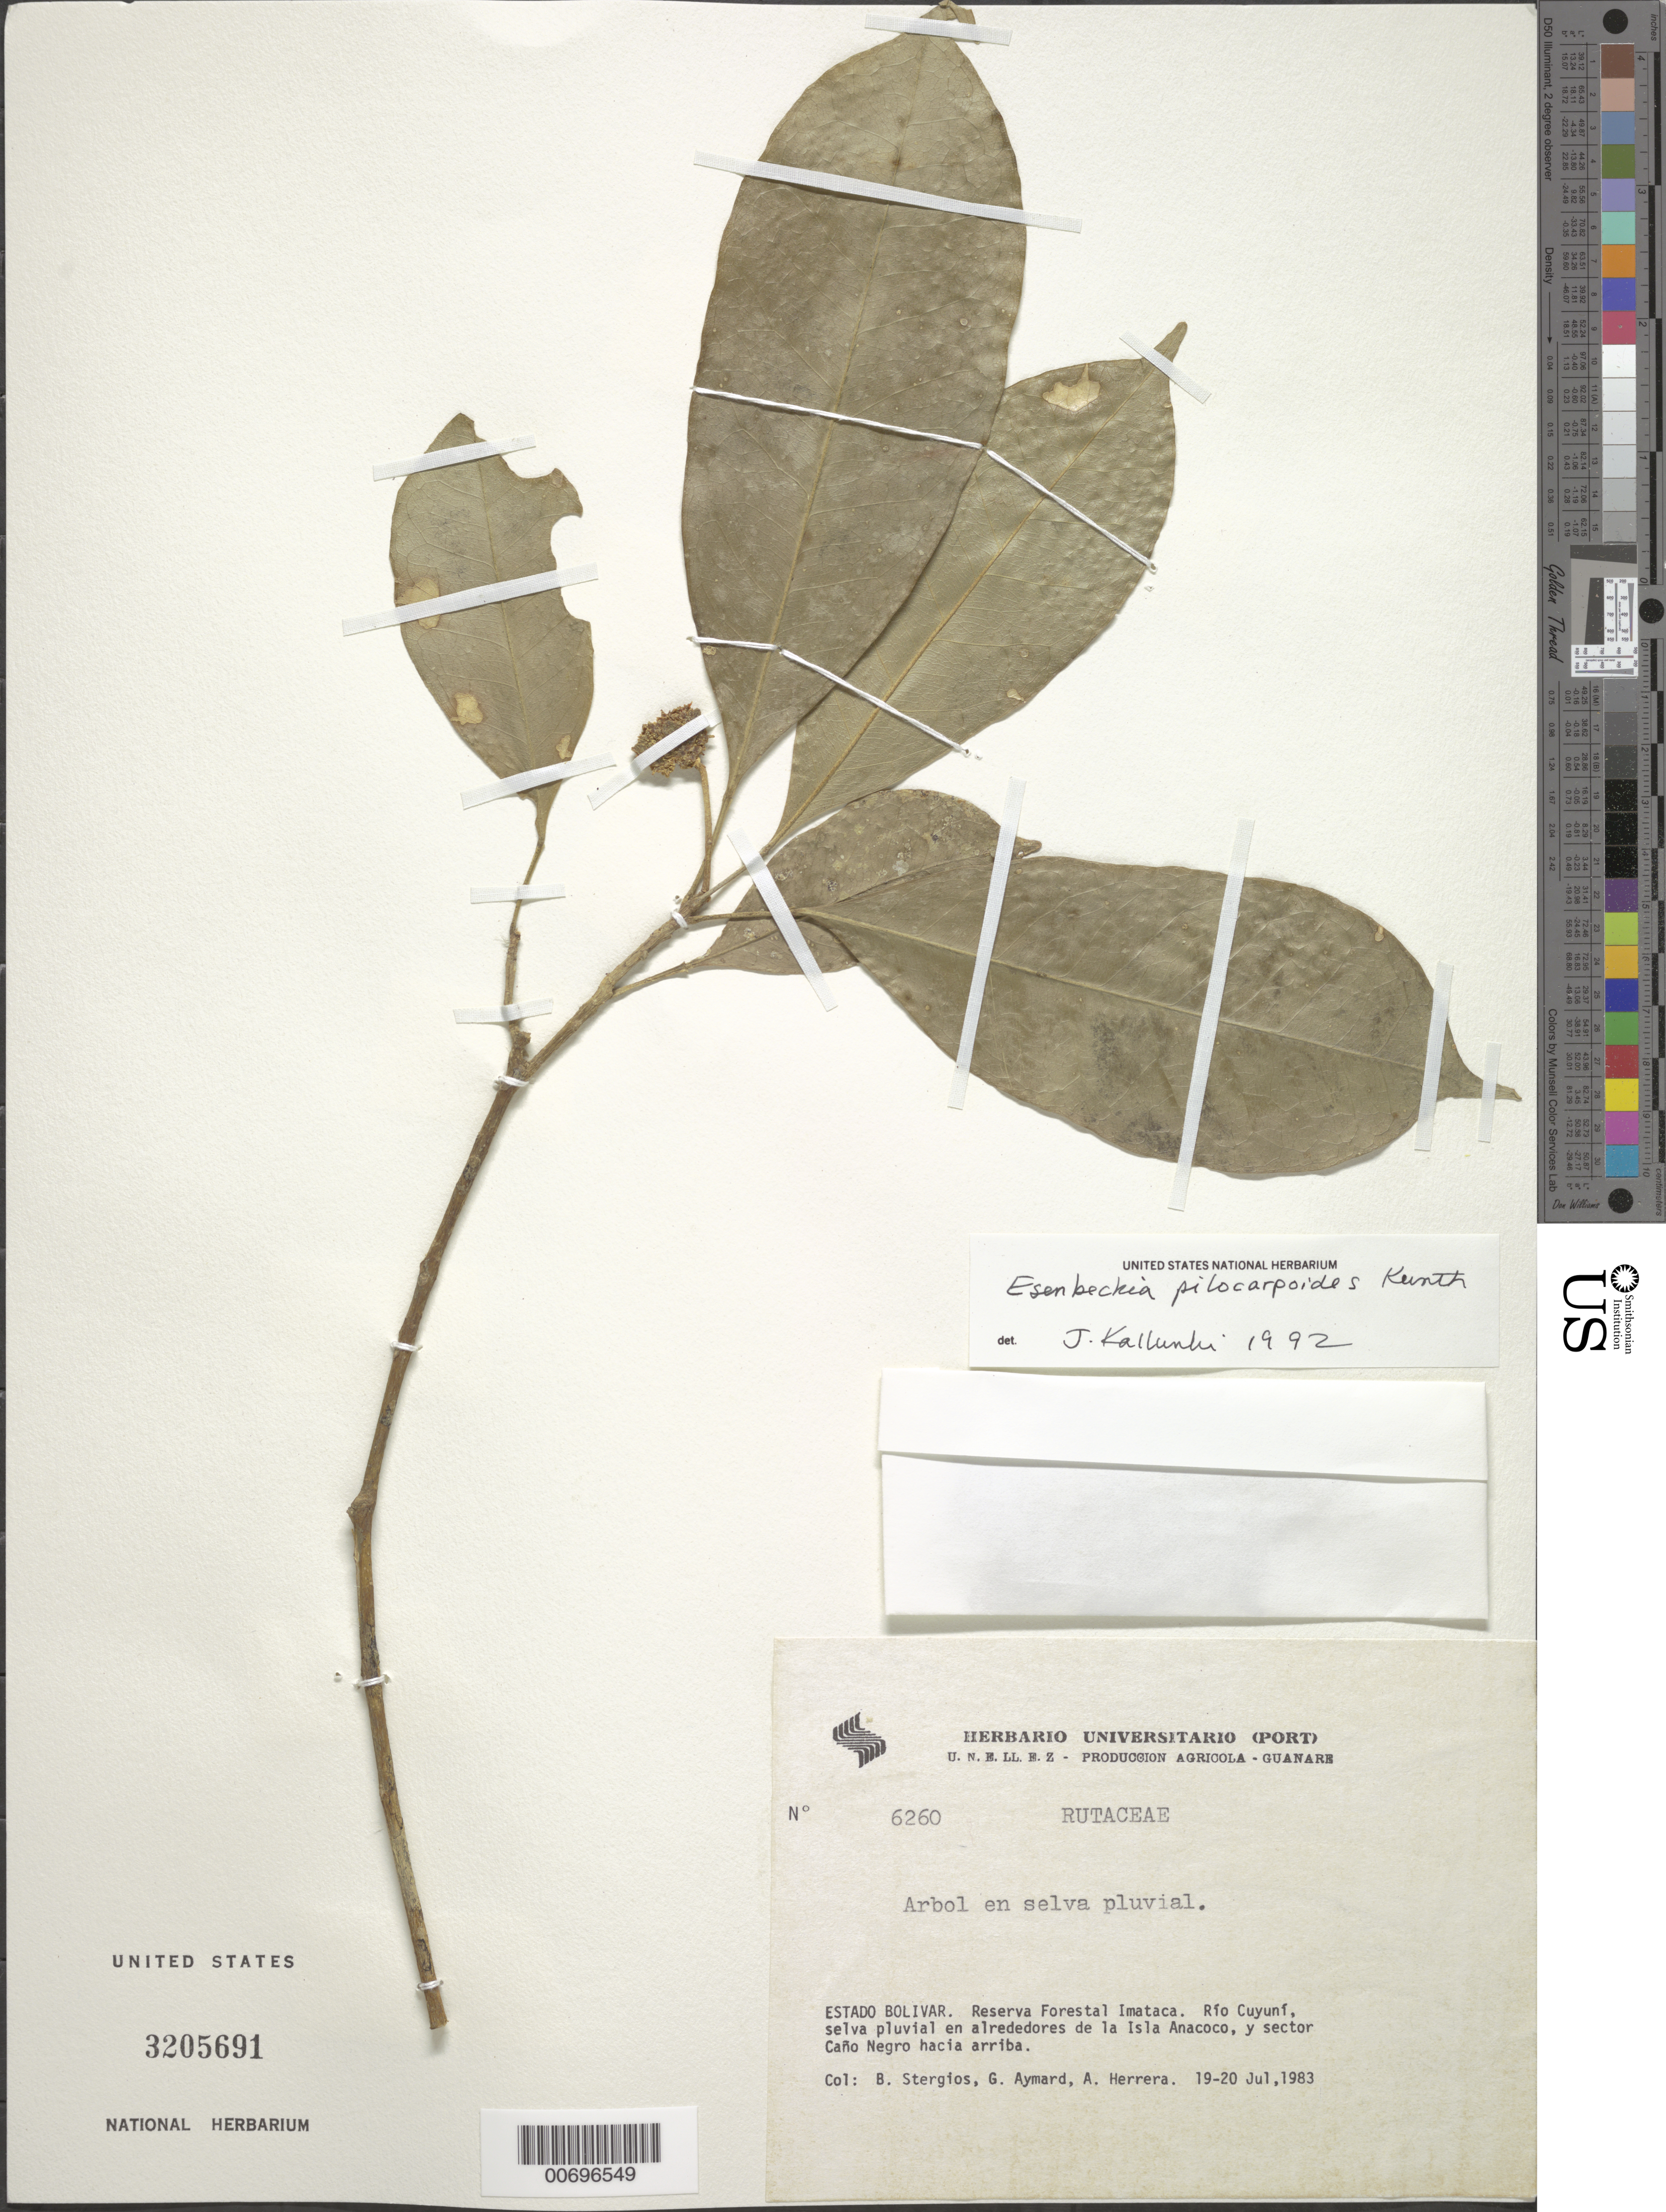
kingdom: Plantae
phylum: Tracheophyta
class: Magnoliopsida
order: Sapindales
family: Rutaceae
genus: Esenbeckia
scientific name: Esenbeckia pilocarpoides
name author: Kunth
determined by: Kallunki, Jacquelyn A.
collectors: B. G. Stergios, G. A. Aymard & A. Herrera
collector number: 6260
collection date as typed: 19-Jul-83 to 20-Jul-83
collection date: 1983-07-19/1983-07-20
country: Venezuela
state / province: Bolívar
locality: Reserva Forestal Imataca, Rio Cuyuni; en alrededores de la Isla Anacoco y sector Cano Negro hacia arriba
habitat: Rainforest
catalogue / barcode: US 3205691